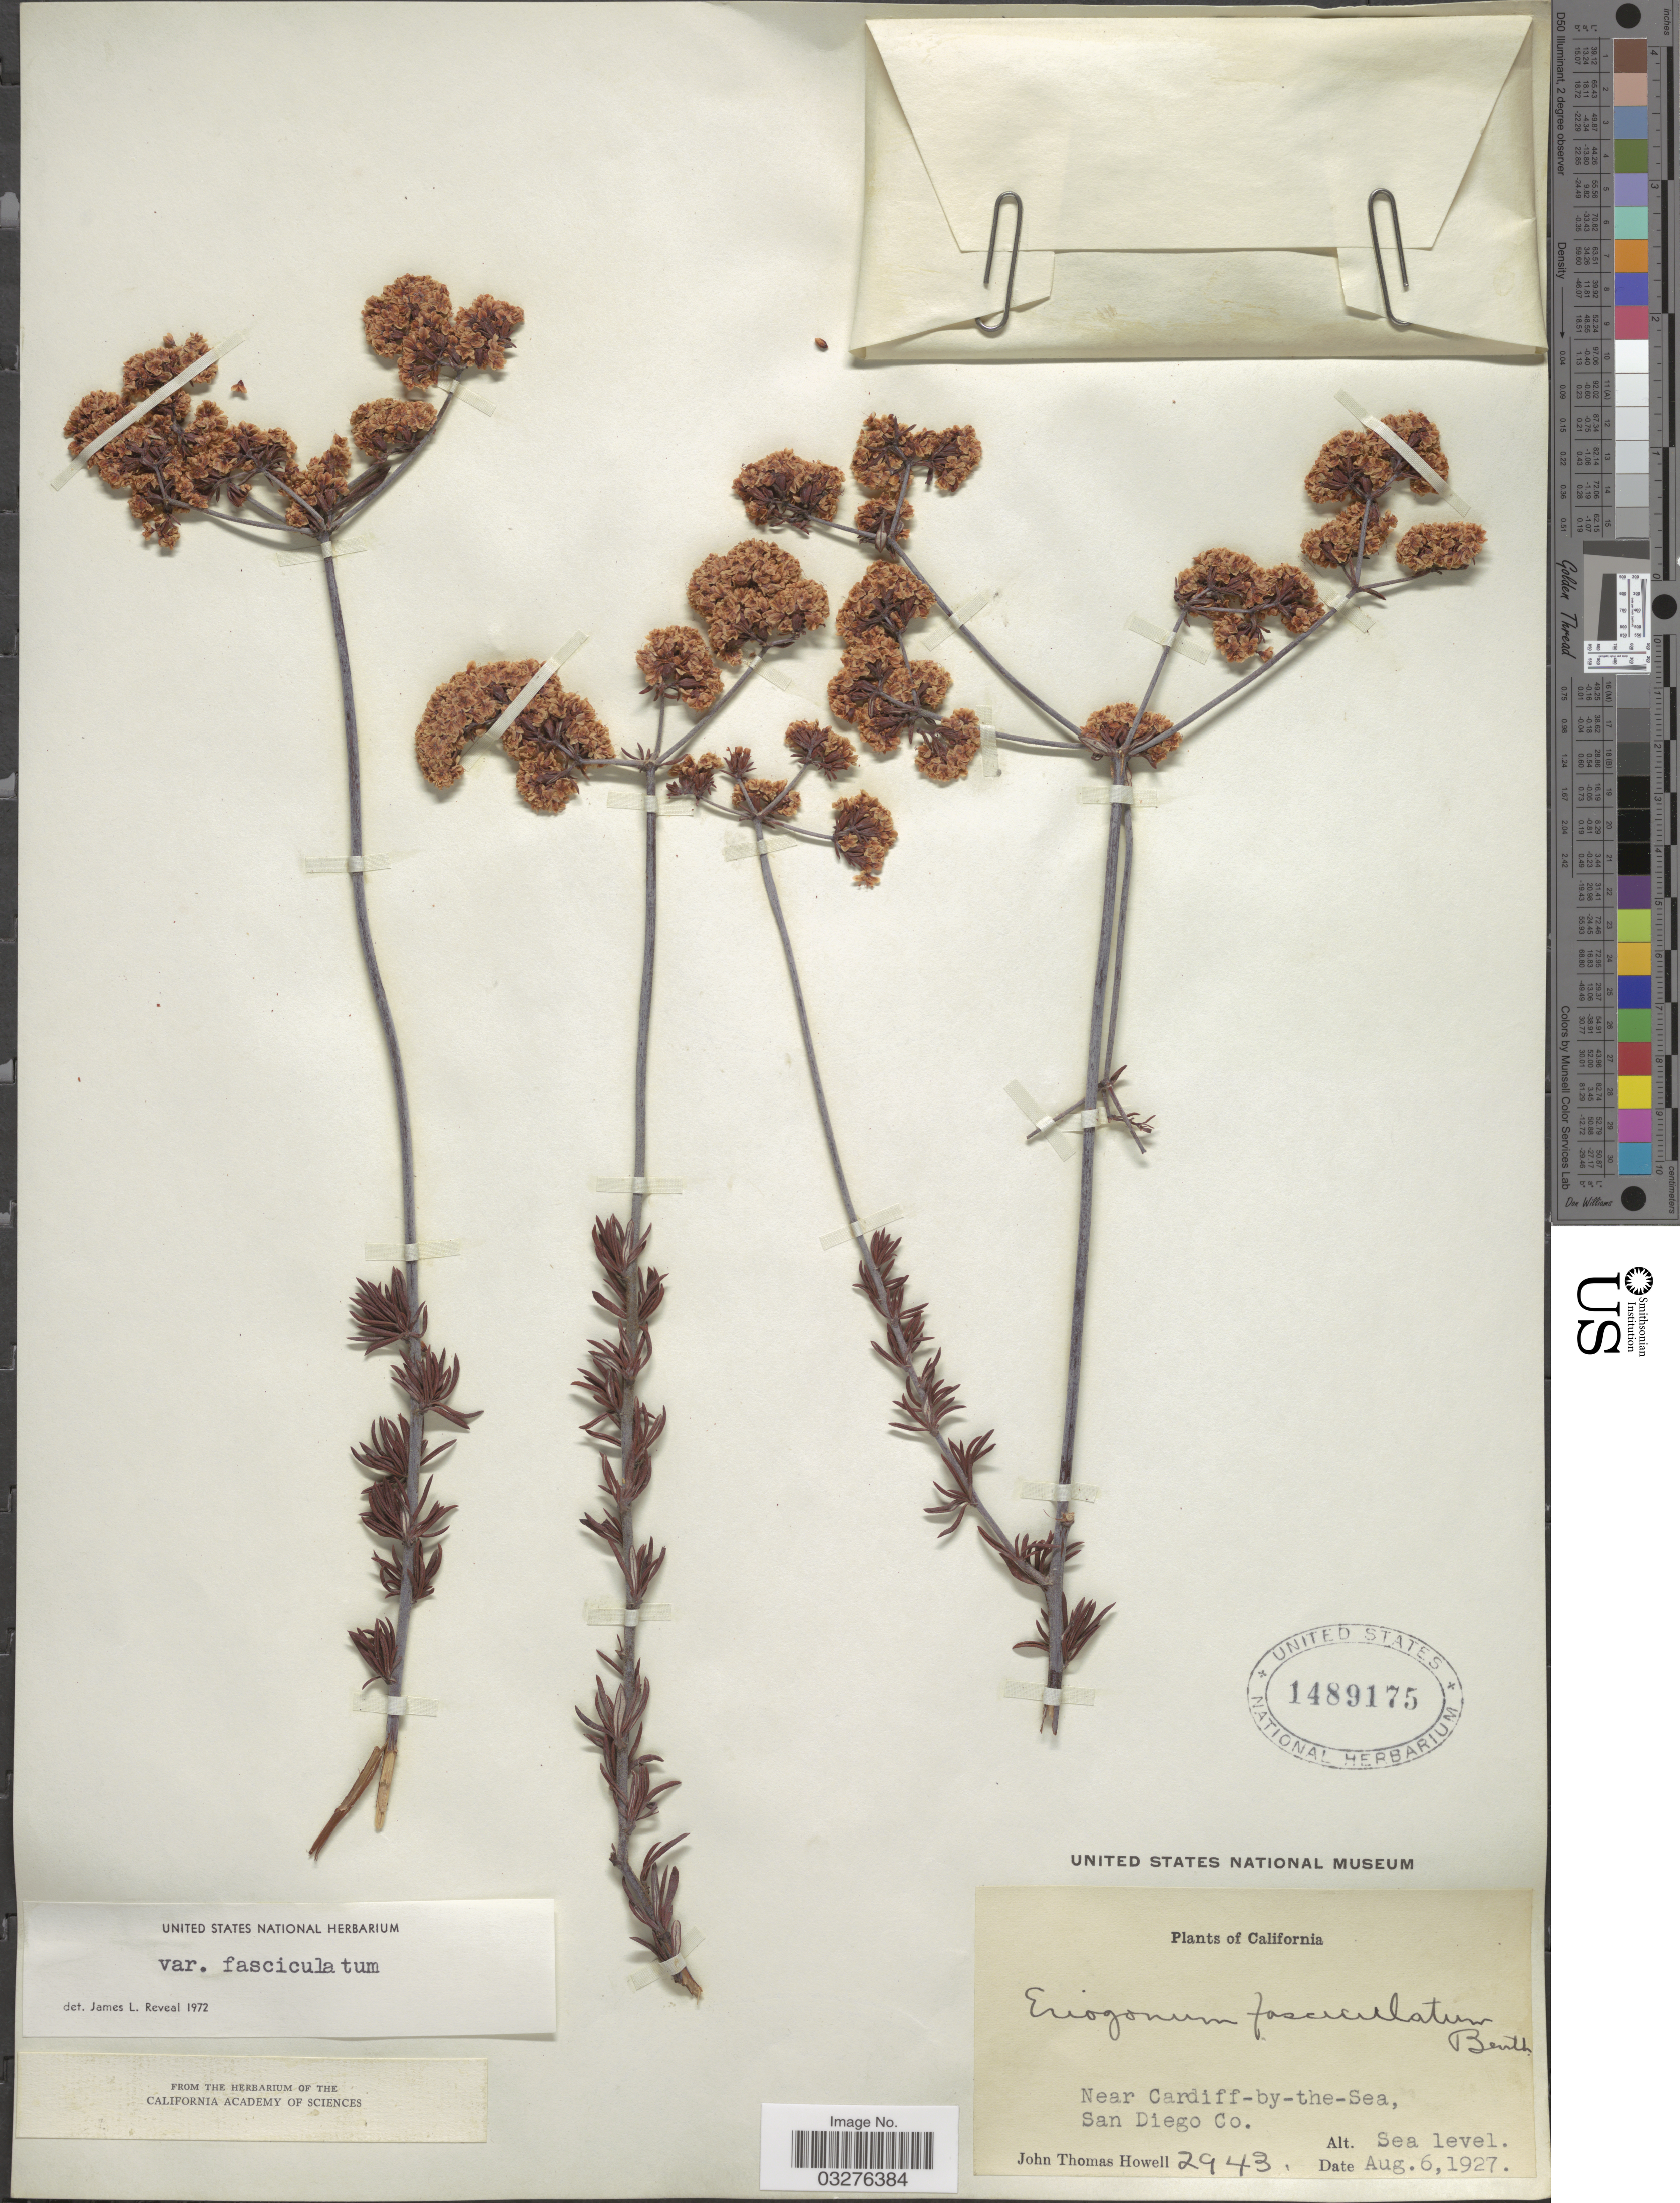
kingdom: Plantae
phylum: Tracheophyta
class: Magnoliopsida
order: Caryophyllales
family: Polygonaceae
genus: Eriogonum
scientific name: Eriogonum fasciculatum var. fasciculatum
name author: Benth.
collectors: J. T. Howell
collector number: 2943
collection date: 1927-08-06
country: United States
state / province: California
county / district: San Diego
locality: Near Cardiff-by-the-Sea, San Diego Co.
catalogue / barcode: US 1489175